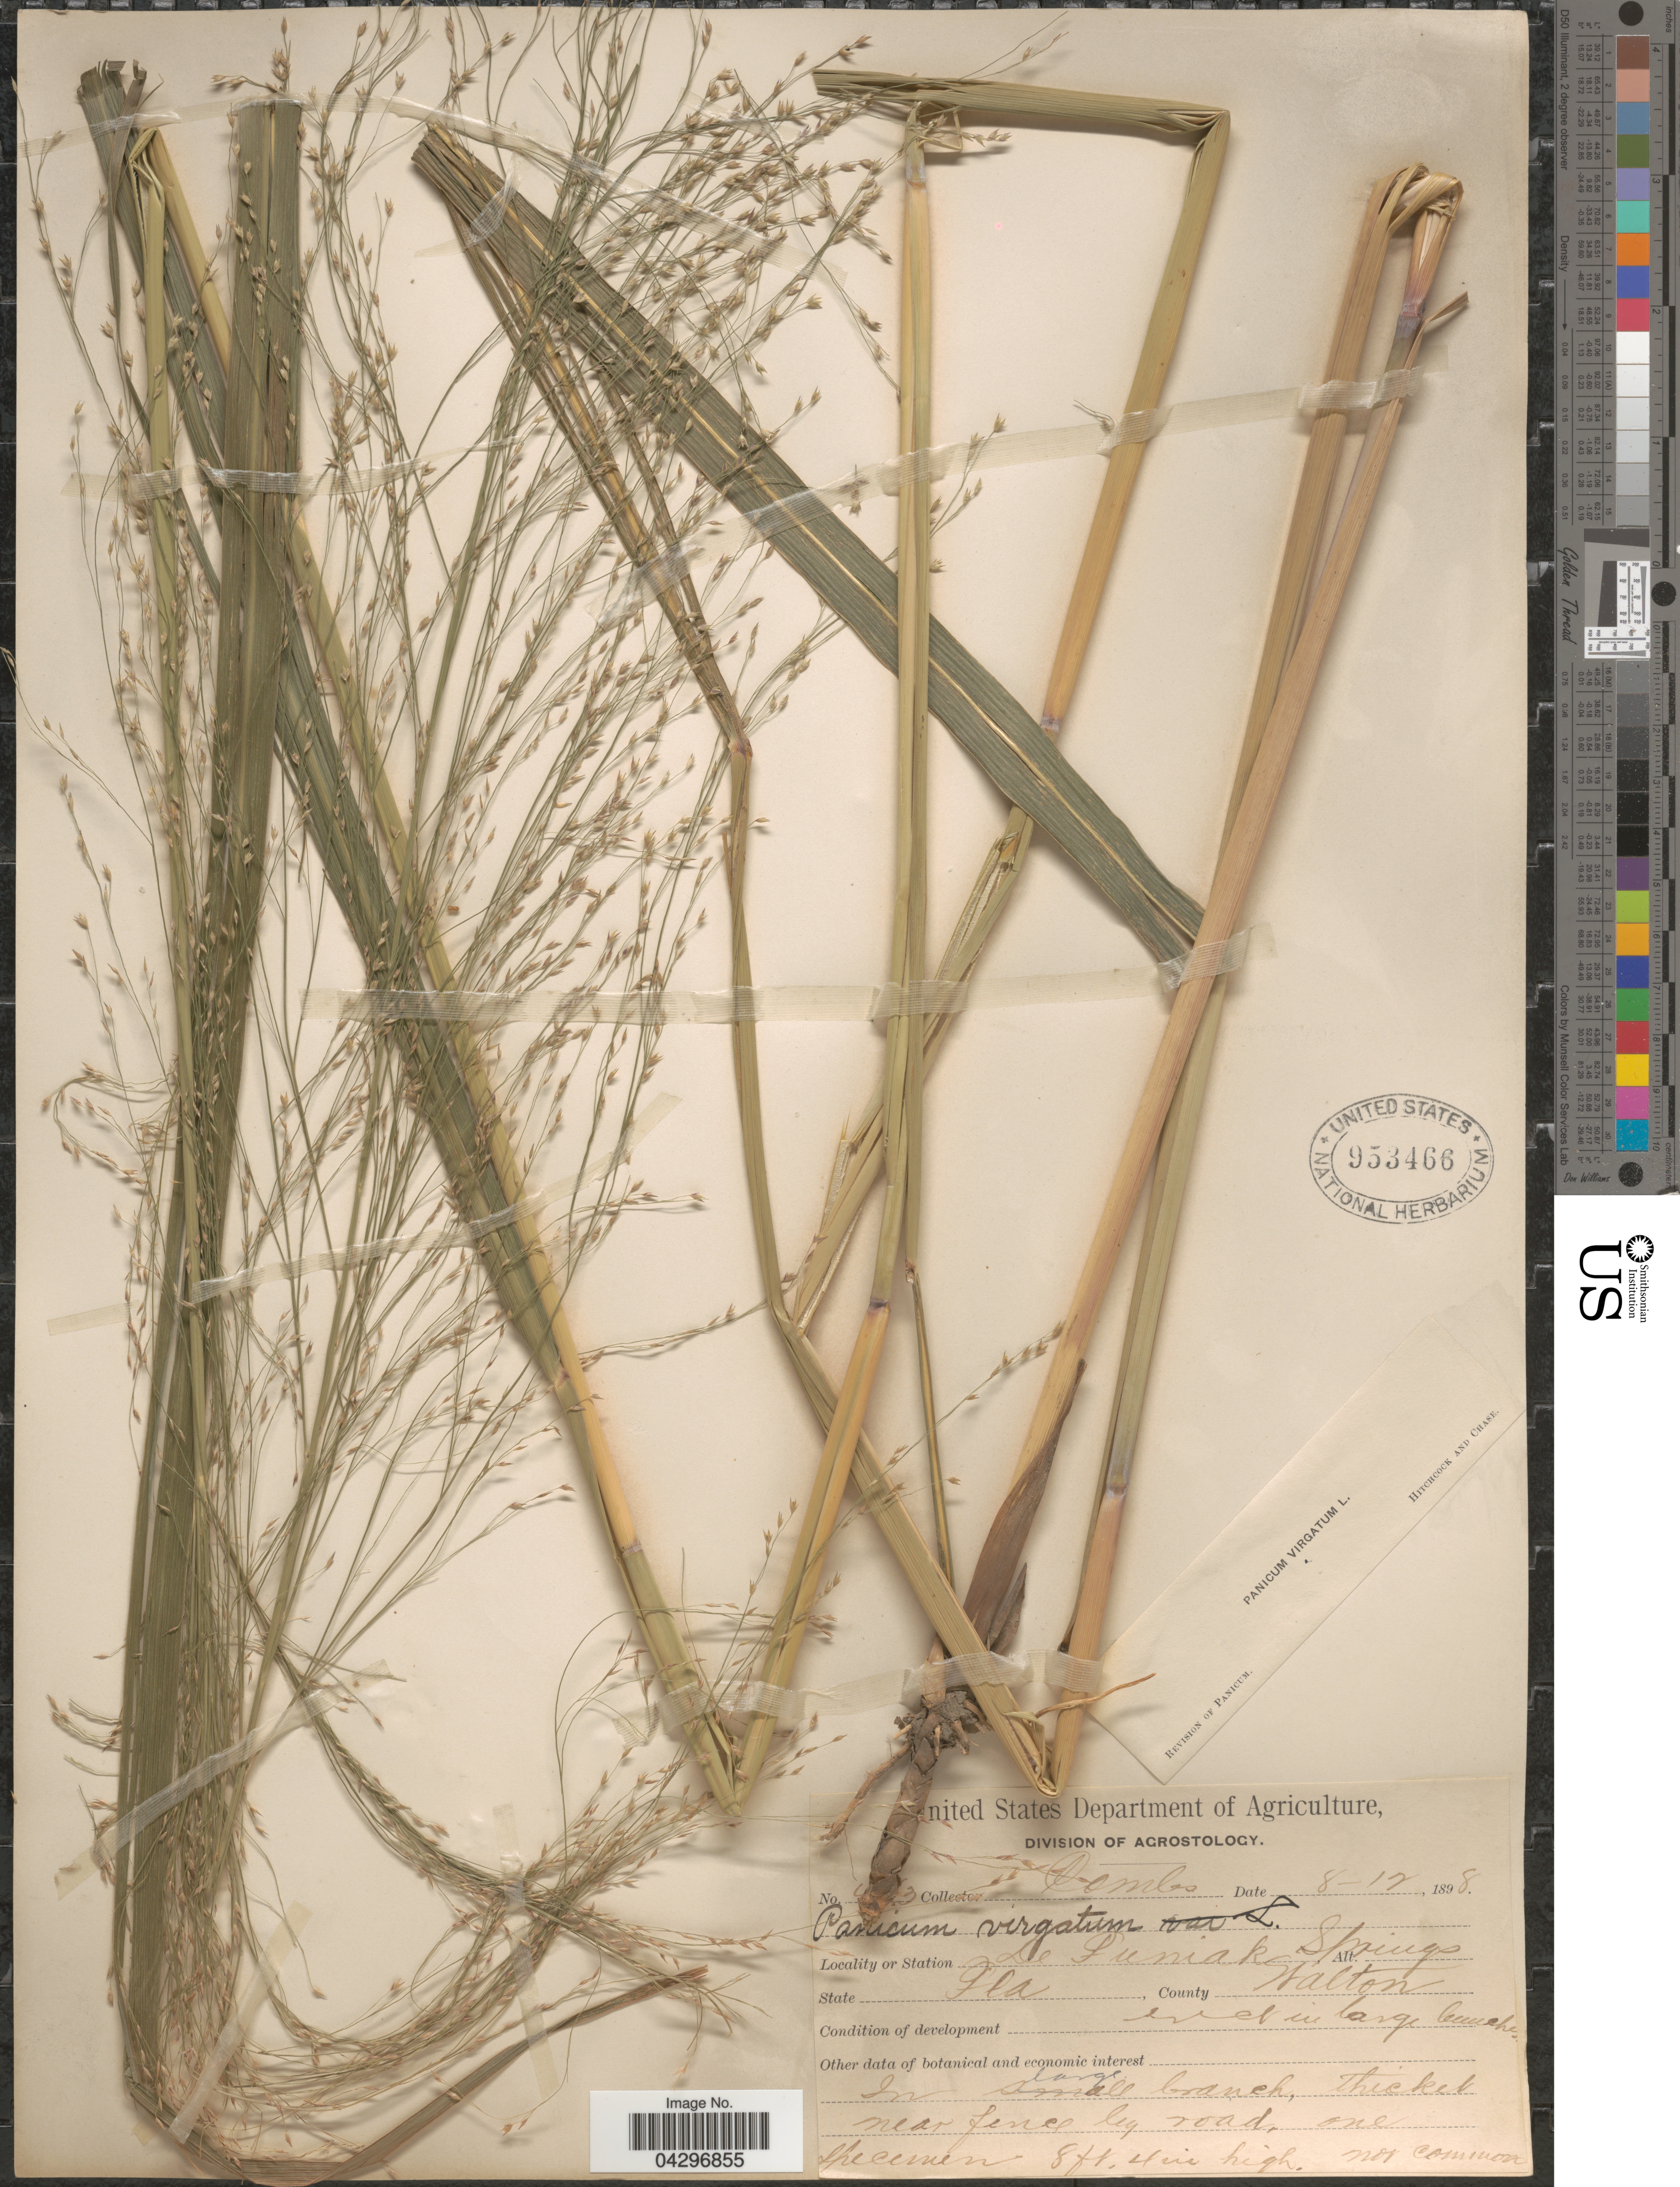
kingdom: Plantae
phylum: Tracheophyta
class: Liliopsida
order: Poales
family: Poaceae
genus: Panicum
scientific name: Panicum virgatum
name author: L.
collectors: -. Combs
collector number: !3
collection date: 1898-08-12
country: United States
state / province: Florida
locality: De Funiak Springs. County Walton.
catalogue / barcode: US 953466